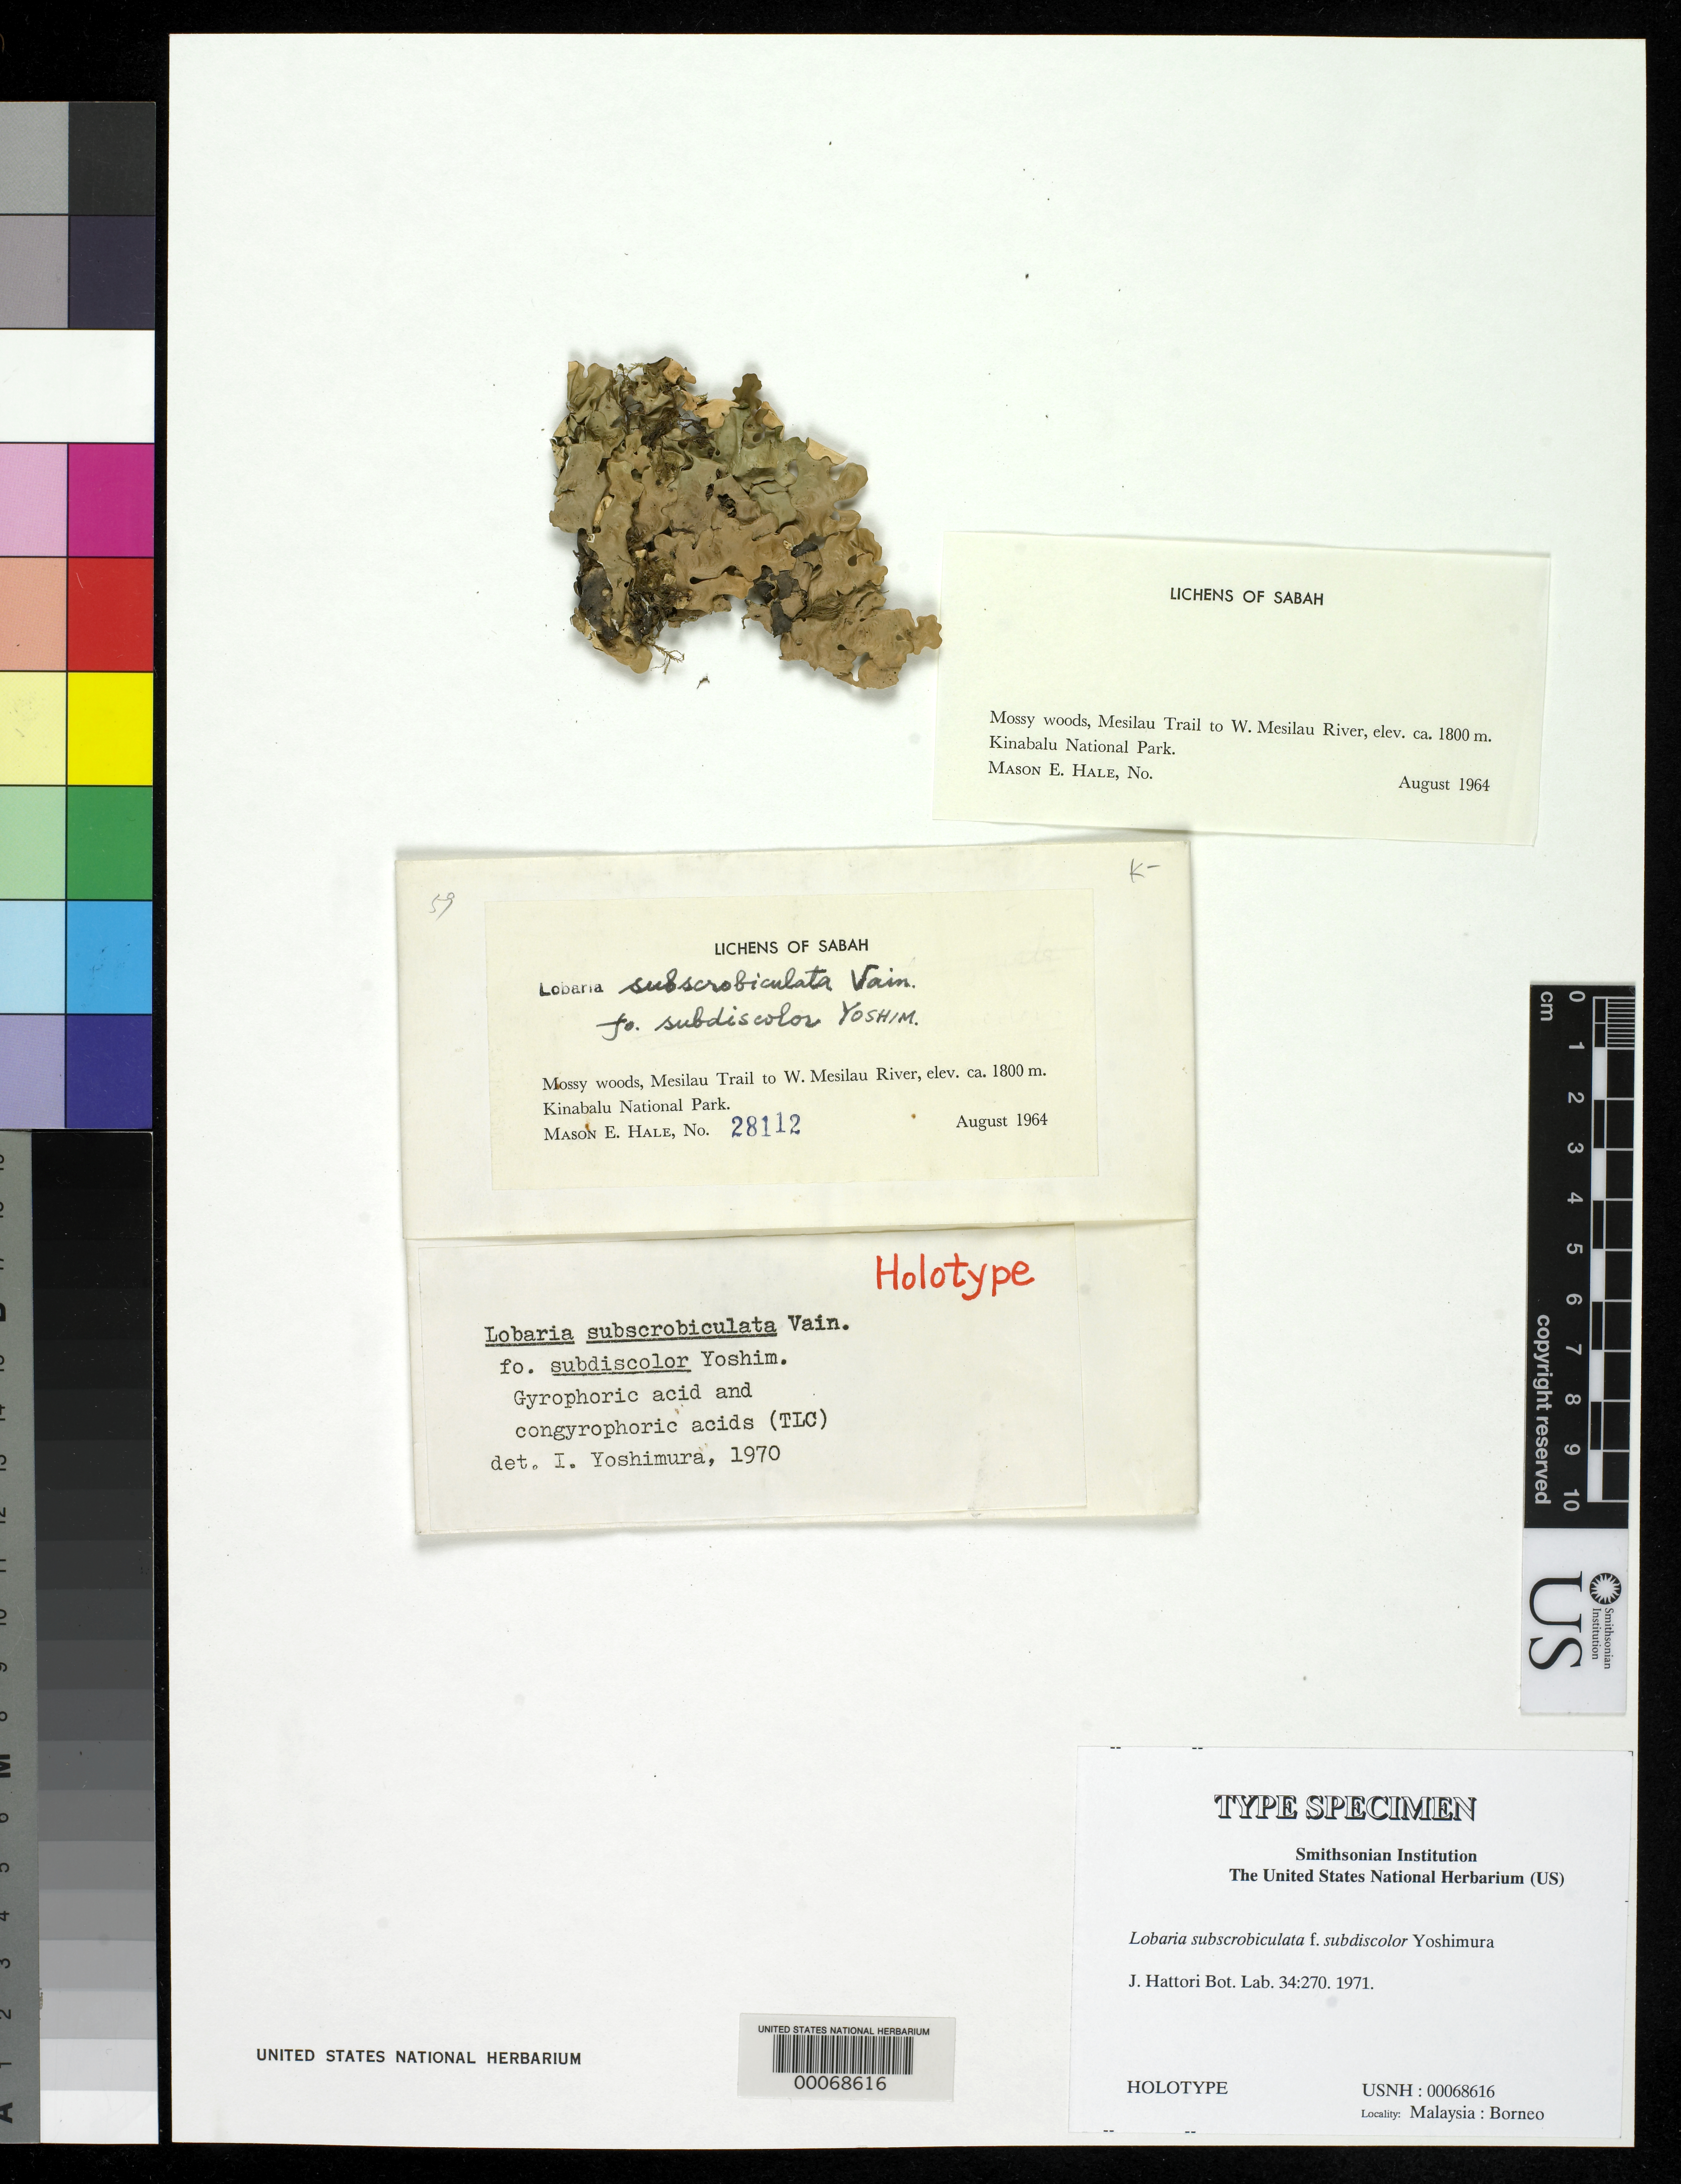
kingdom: Fungi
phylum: Ascomycota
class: Lecanoromycetes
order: Peltigerales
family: Lobariaceae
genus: Lobaria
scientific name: Lobaria subscrobiculata f. subdiscolor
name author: Yoshimura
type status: Holotype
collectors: M. Hale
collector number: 28112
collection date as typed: Aug 1964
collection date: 1964-08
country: Malaysia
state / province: Sabah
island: Borneo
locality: Mesilau Trail to W Mesilau River, Kinabalu Natl. Park.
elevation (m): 1800